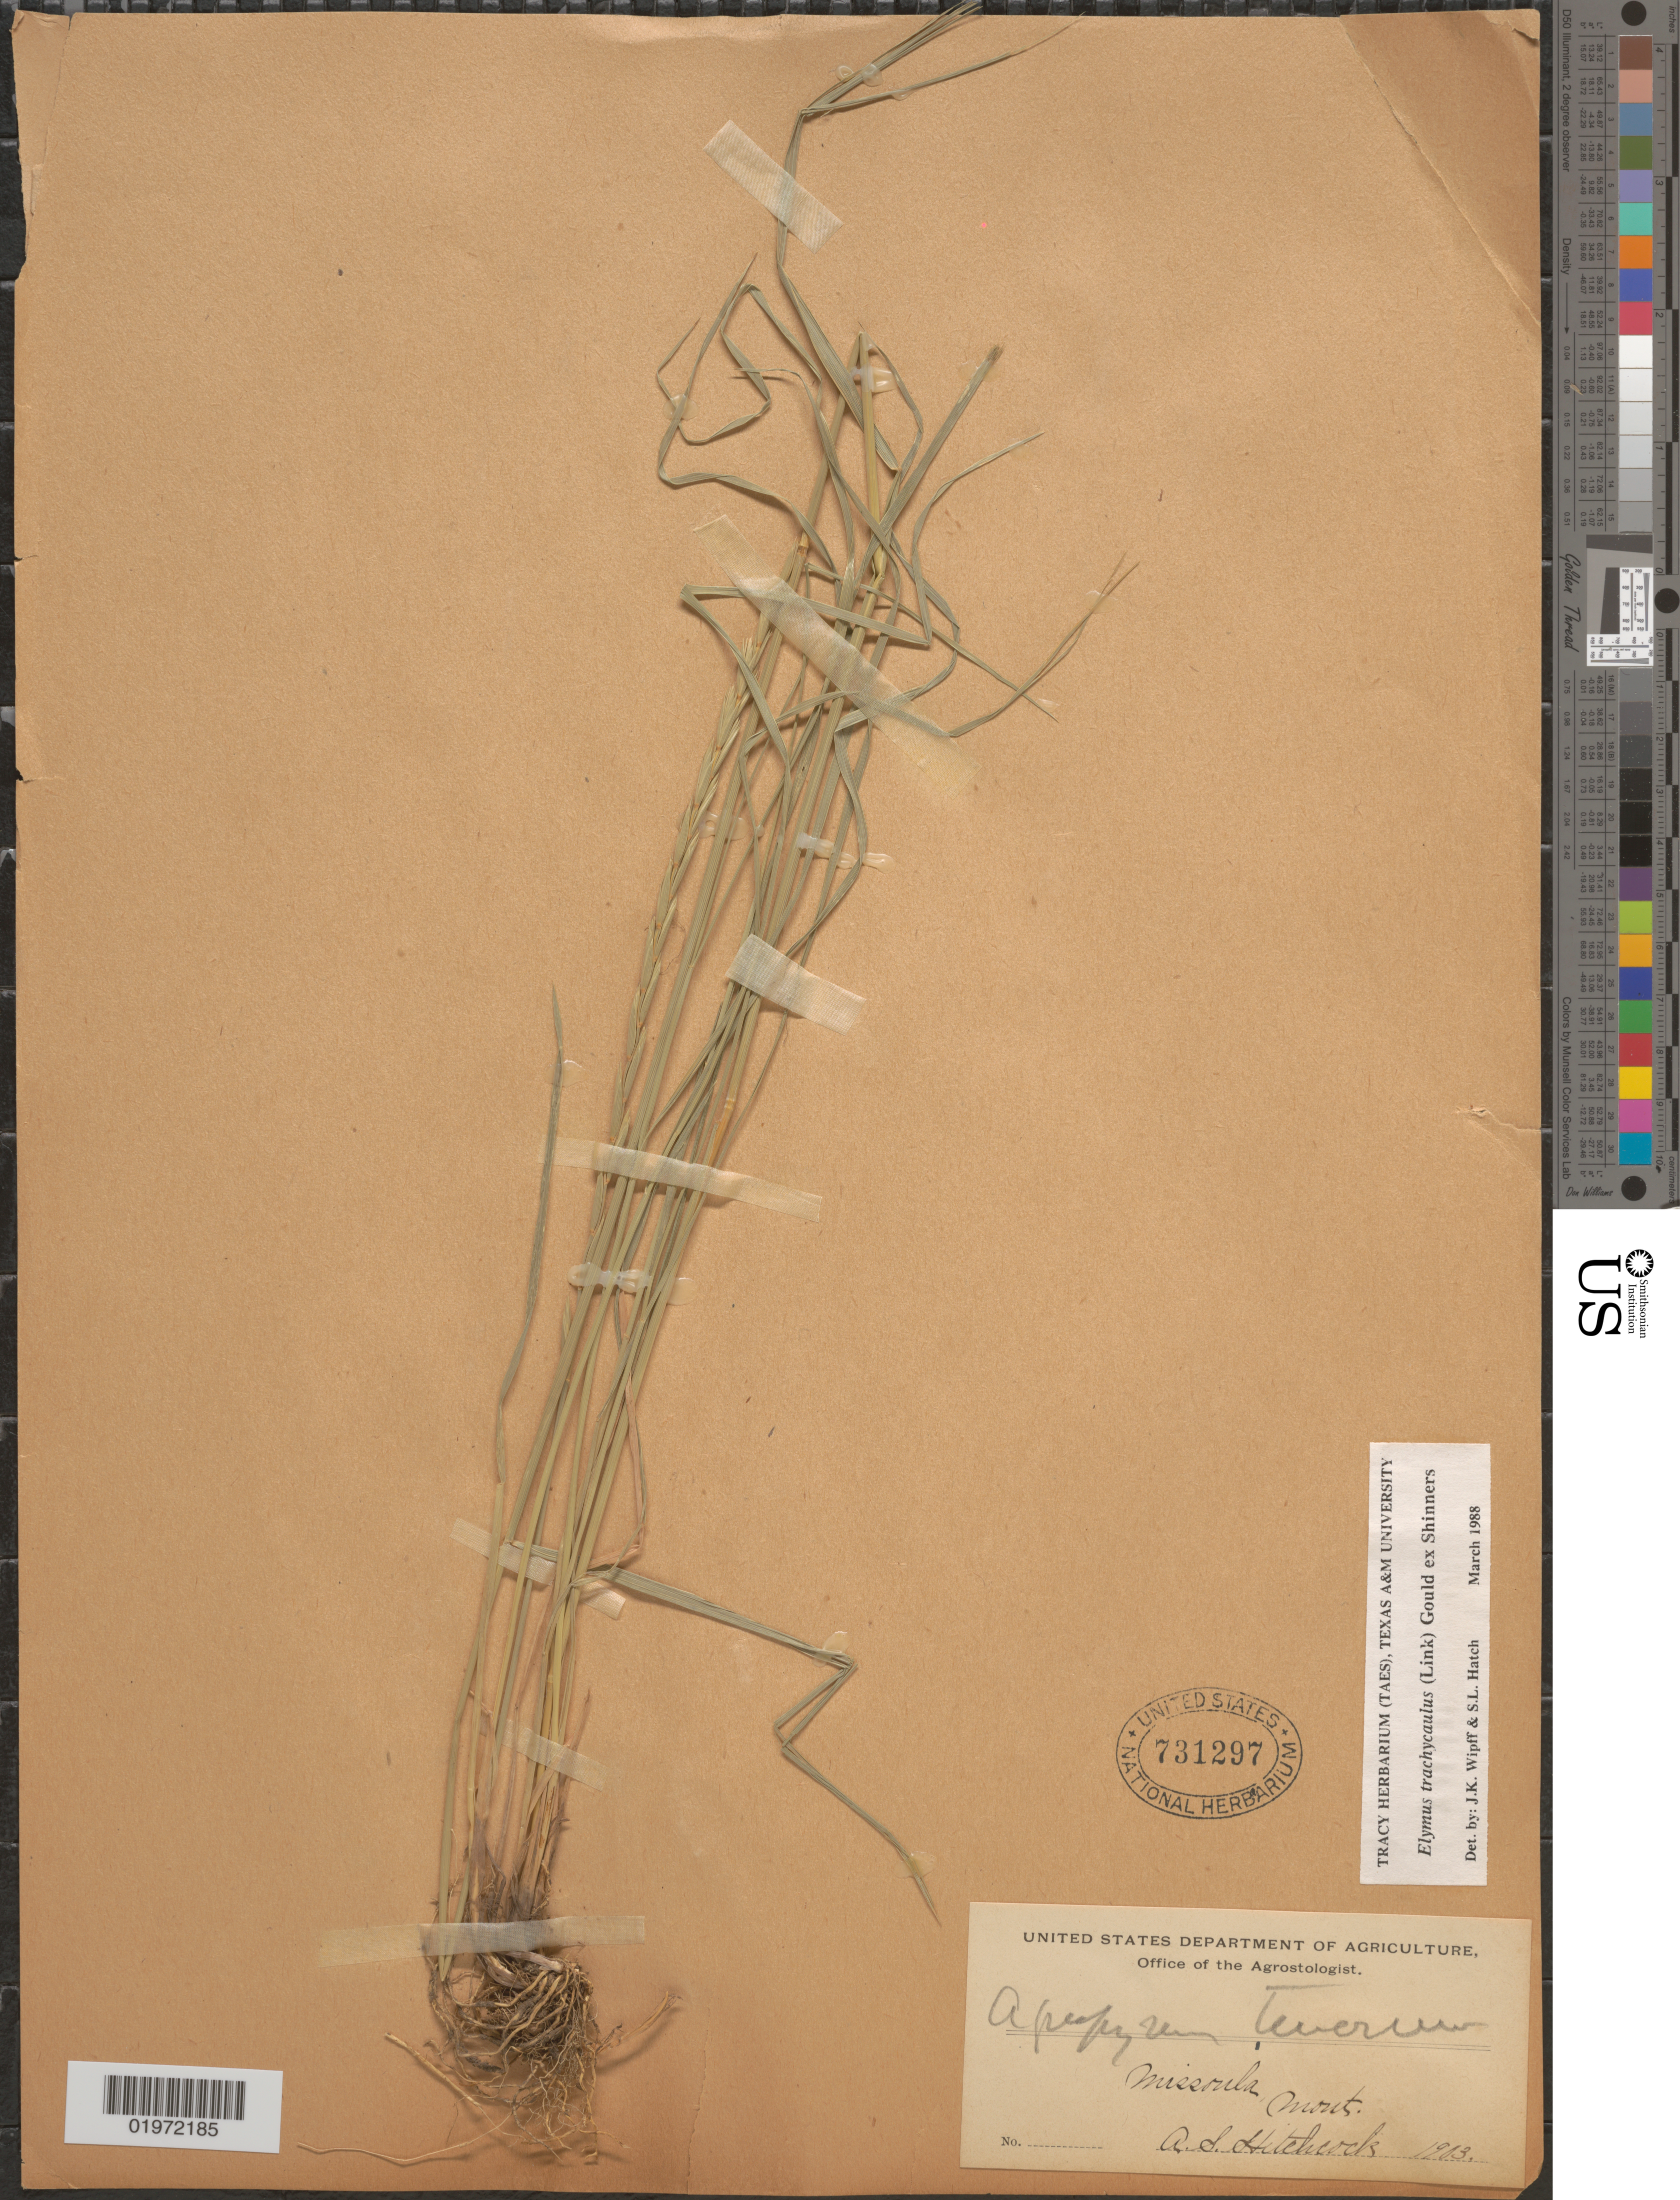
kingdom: Plantae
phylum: Tracheophyta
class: Liliopsida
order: Poales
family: Poaceae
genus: Elymus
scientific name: Elymus trachycaulus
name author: (Link) Gould ex Shinners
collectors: A. S. Hitchcock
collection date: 1903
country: United States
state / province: Montana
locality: Missoula.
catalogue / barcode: US 731297